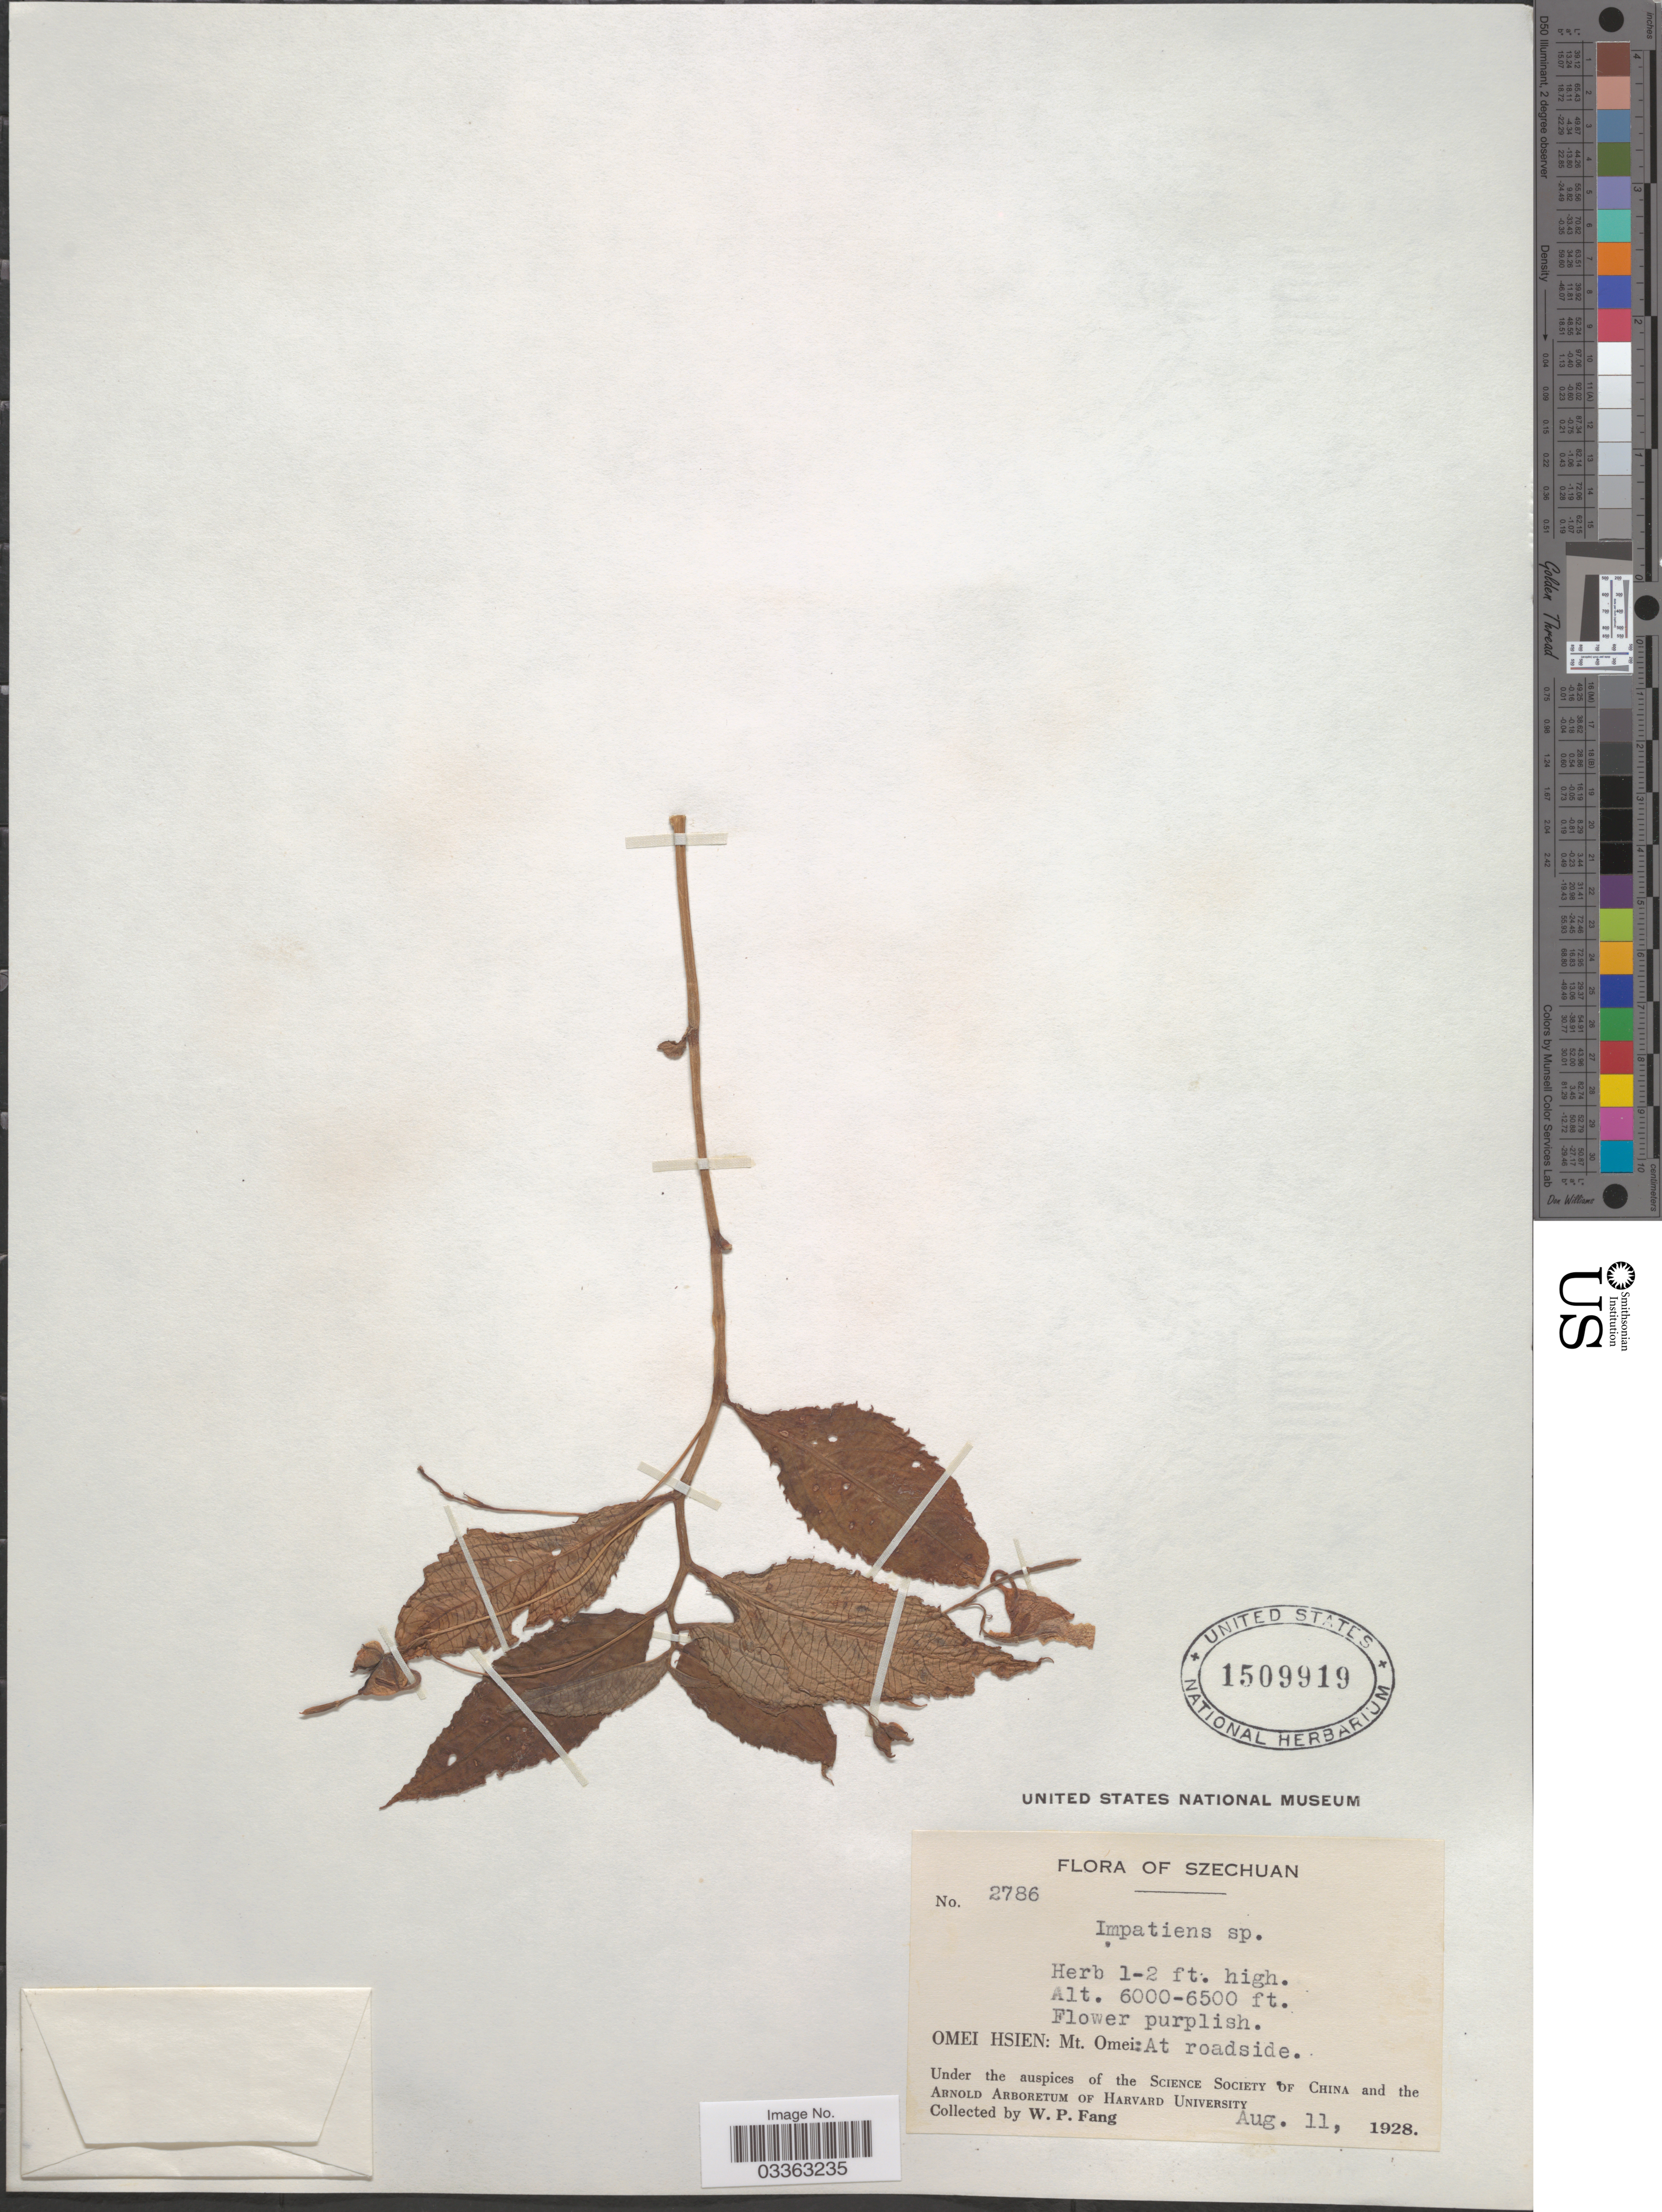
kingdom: Plantae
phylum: Tracheophyta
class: Magnoliopsida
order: Ericales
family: Balsaminaceae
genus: Impatiens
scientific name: Impatiens sp.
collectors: W. P. Fang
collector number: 2786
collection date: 1928-08-11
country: China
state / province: Sichuan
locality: Szechuan. Omei Hsien: Mt. Omei.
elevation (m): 1829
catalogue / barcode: US 1509919